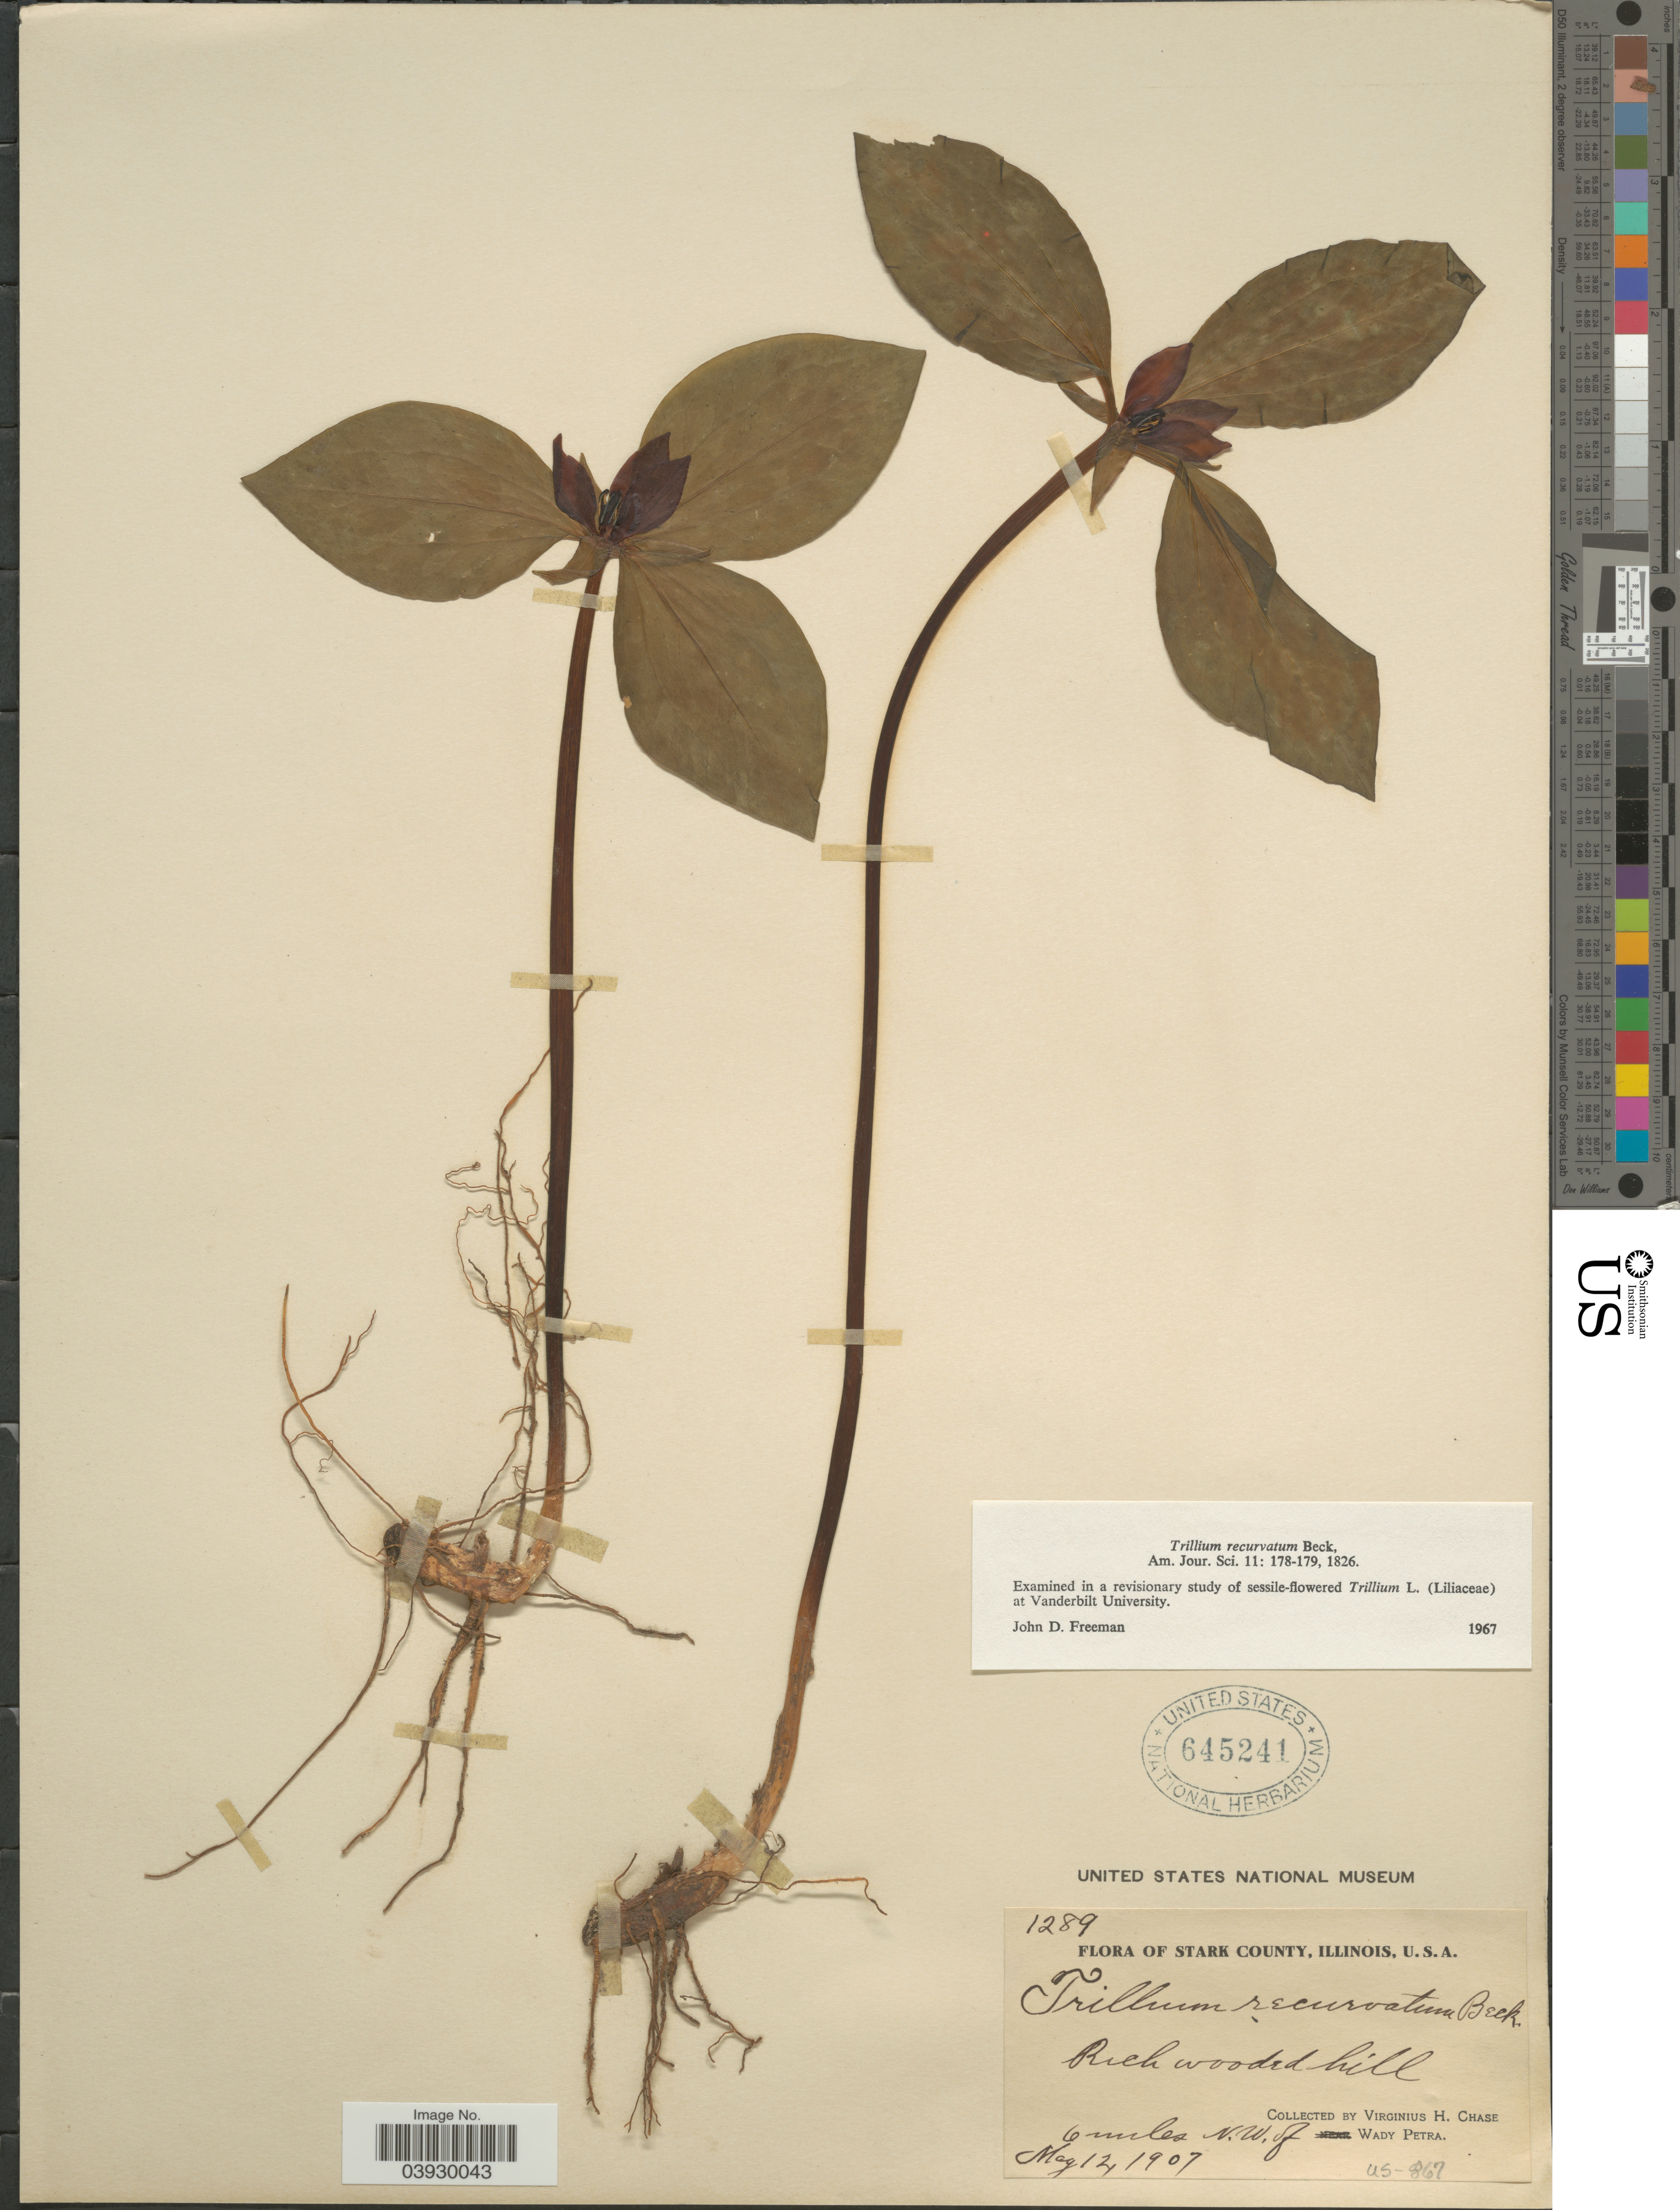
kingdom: Plantae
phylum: Tracheophyta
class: Liliopsida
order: Liliales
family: Melanthiaceae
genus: Trillium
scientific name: Trillium recurvatum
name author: L.C. Beck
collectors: V. H. Chase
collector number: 1289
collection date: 1907-05-12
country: United States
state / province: Illinois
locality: Stark County. 6 miles N.W. of Wady Petra.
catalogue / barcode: US 645241